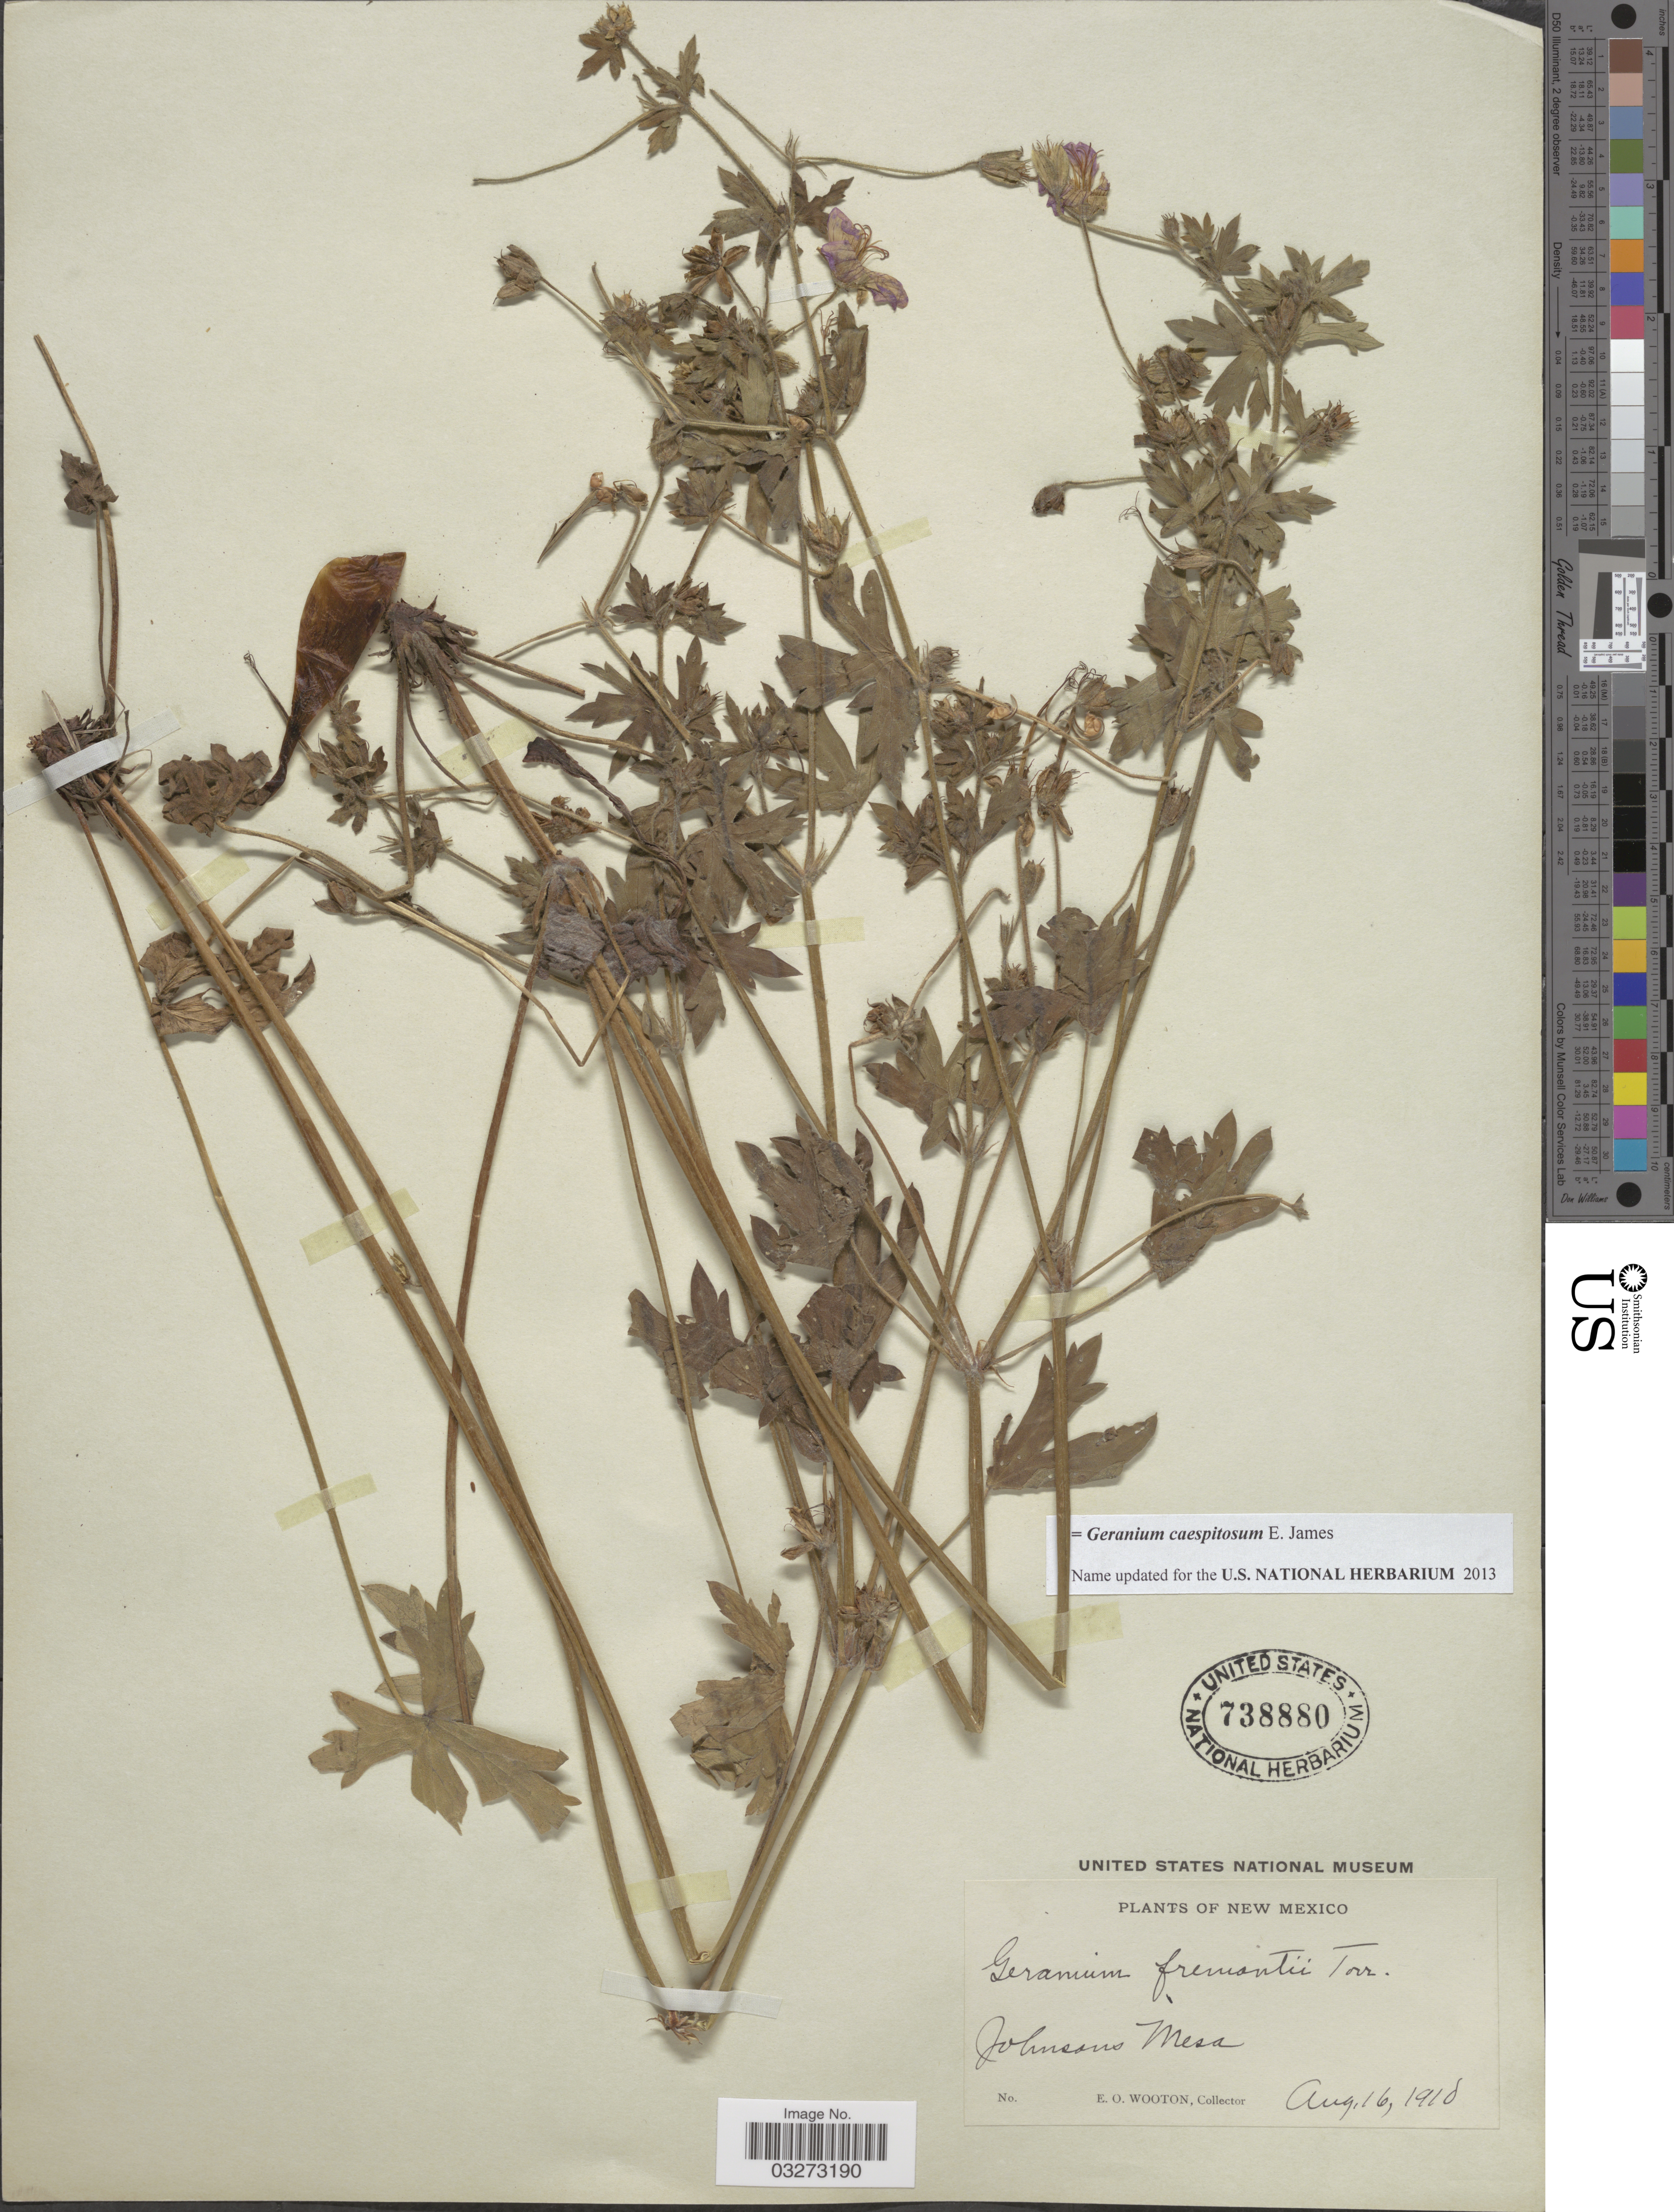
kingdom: Plantae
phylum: Tracheophyta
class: Magnoliopsida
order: Geraniales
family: Geraniaceae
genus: Geranium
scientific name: Geranium caespitosum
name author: E. James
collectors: E. O. Wooton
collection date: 1918-08-16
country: United States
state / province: New Mexico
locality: Johnsons Mesa.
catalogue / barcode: US 738880